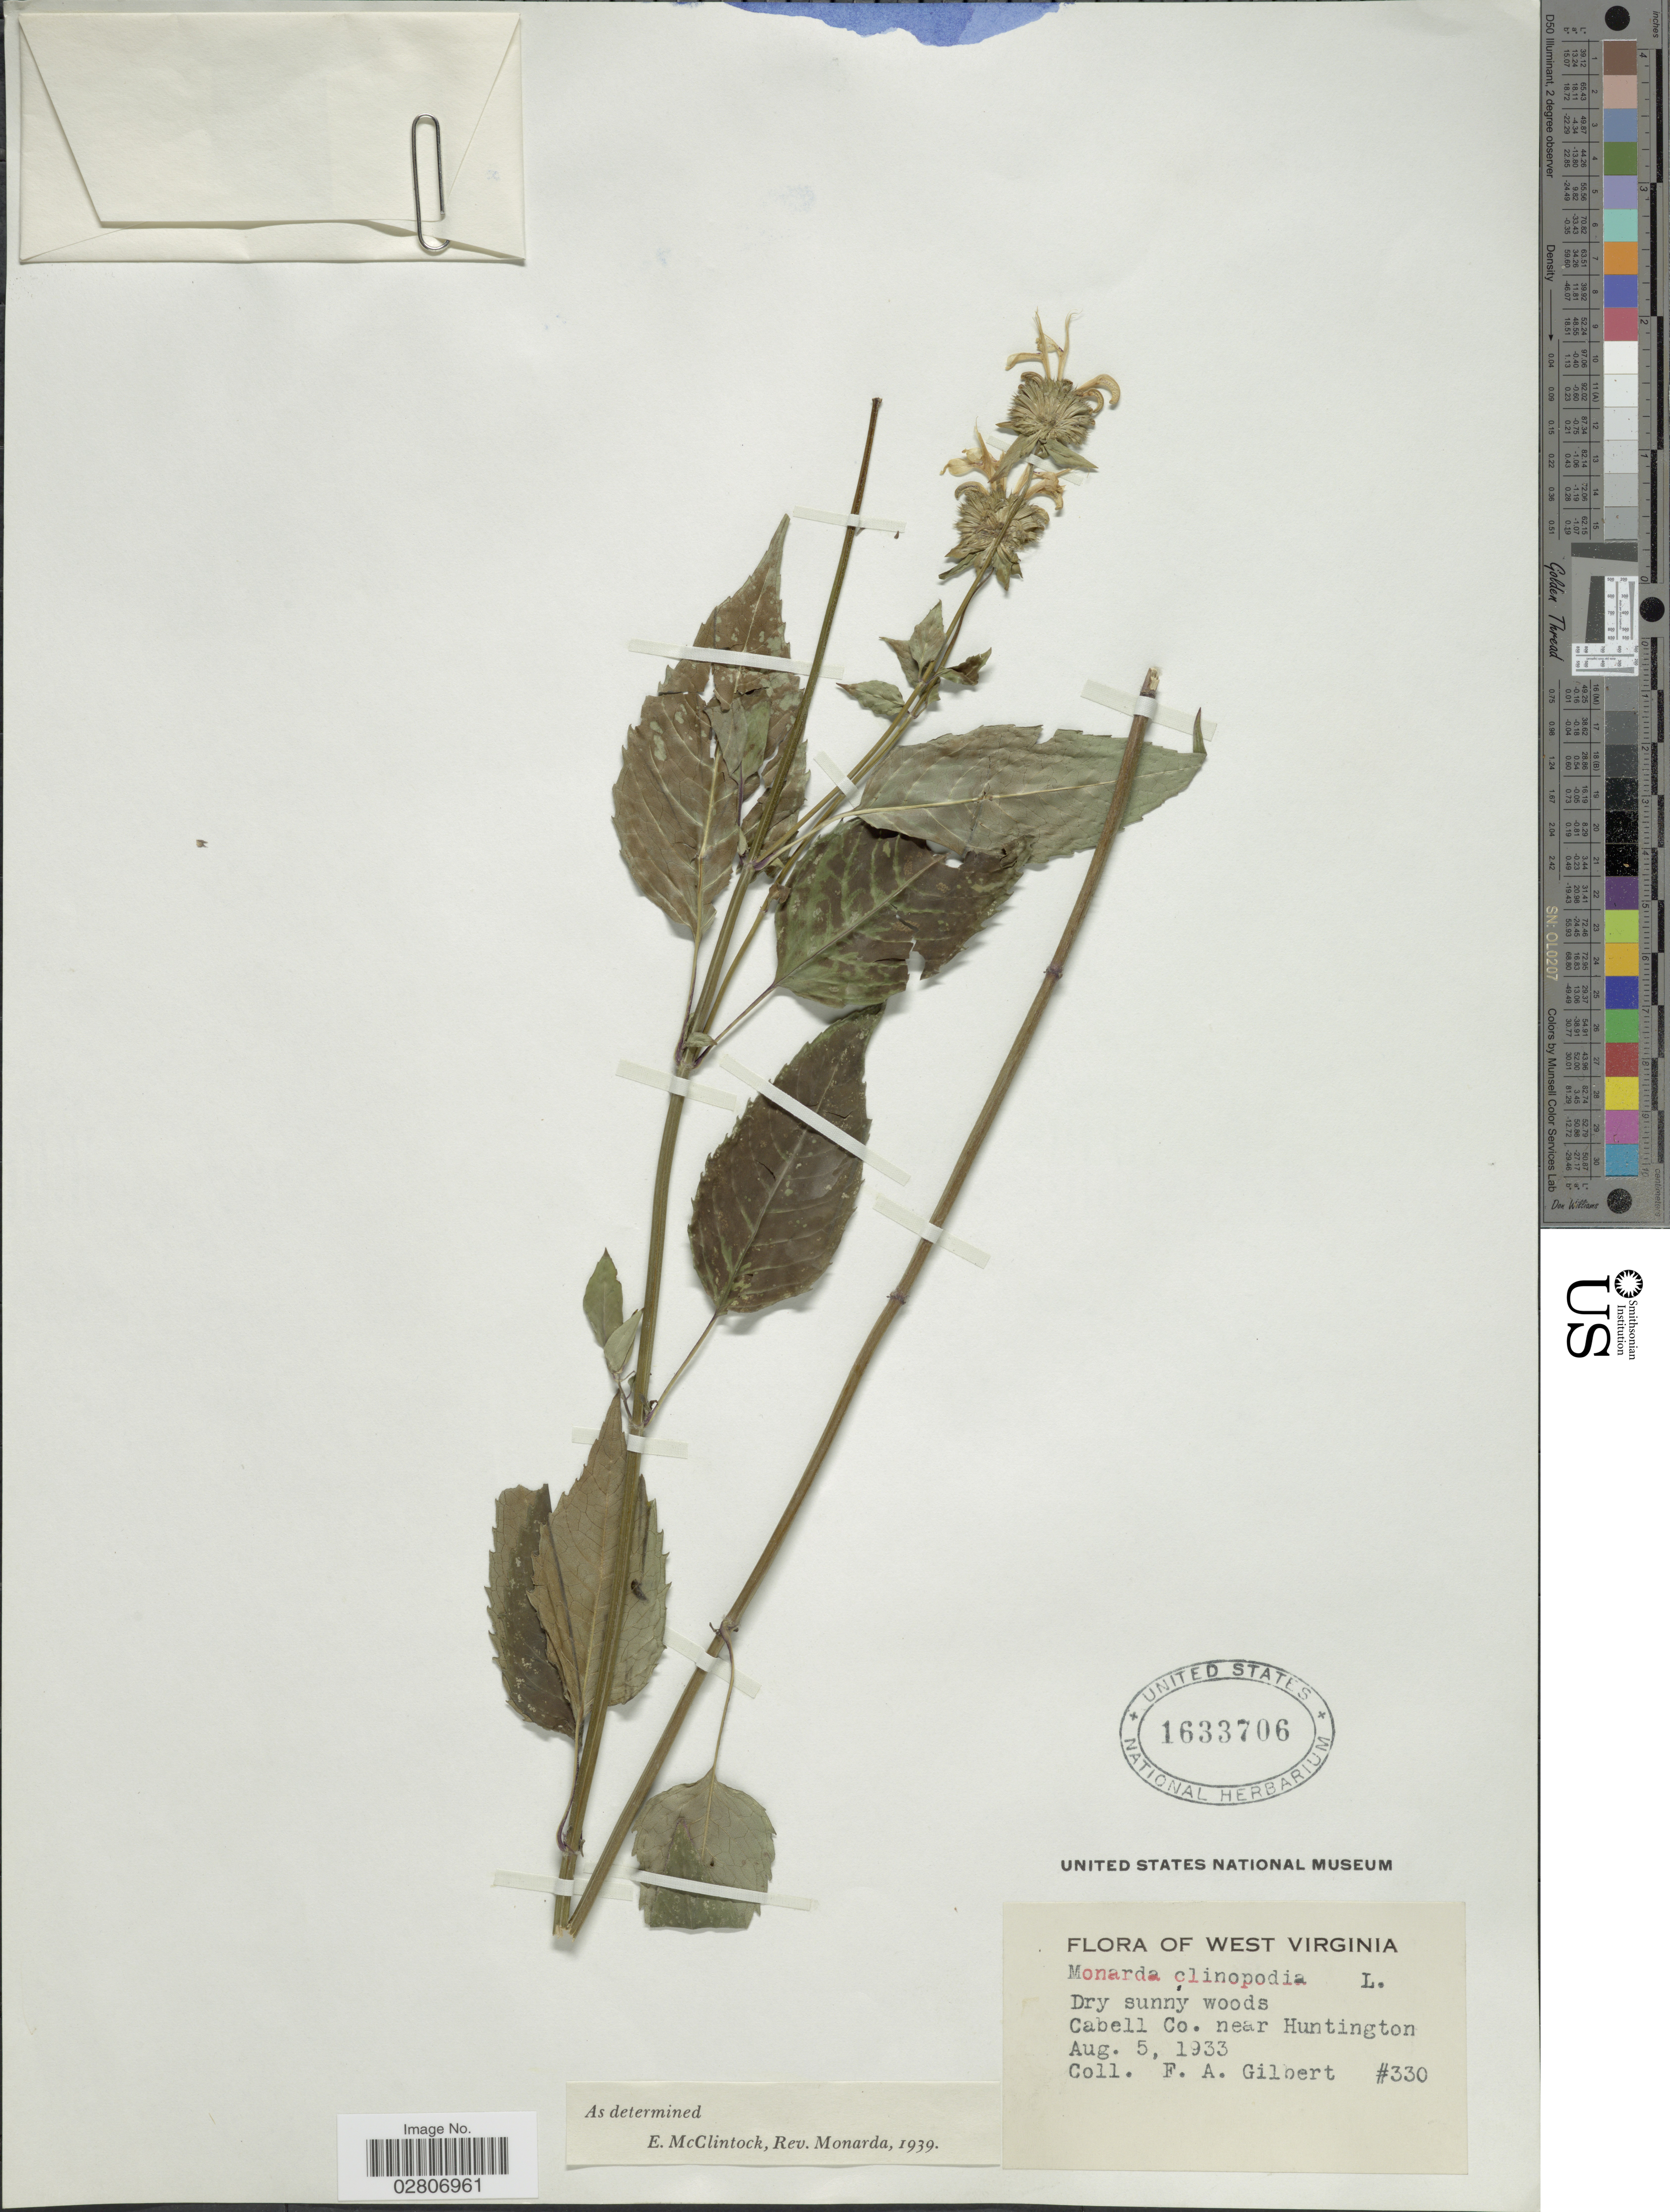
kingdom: Plantae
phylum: Tracheophyta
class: Magnoliopsida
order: Lamiales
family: Lamiaceae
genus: Monarda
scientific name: Monarda clinopodia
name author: L.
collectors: F. A. Gilbert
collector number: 330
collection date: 1933-08-05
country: United States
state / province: West Virginia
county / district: Cabell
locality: Cabell Co. near Huntington.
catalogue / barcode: US 1633706